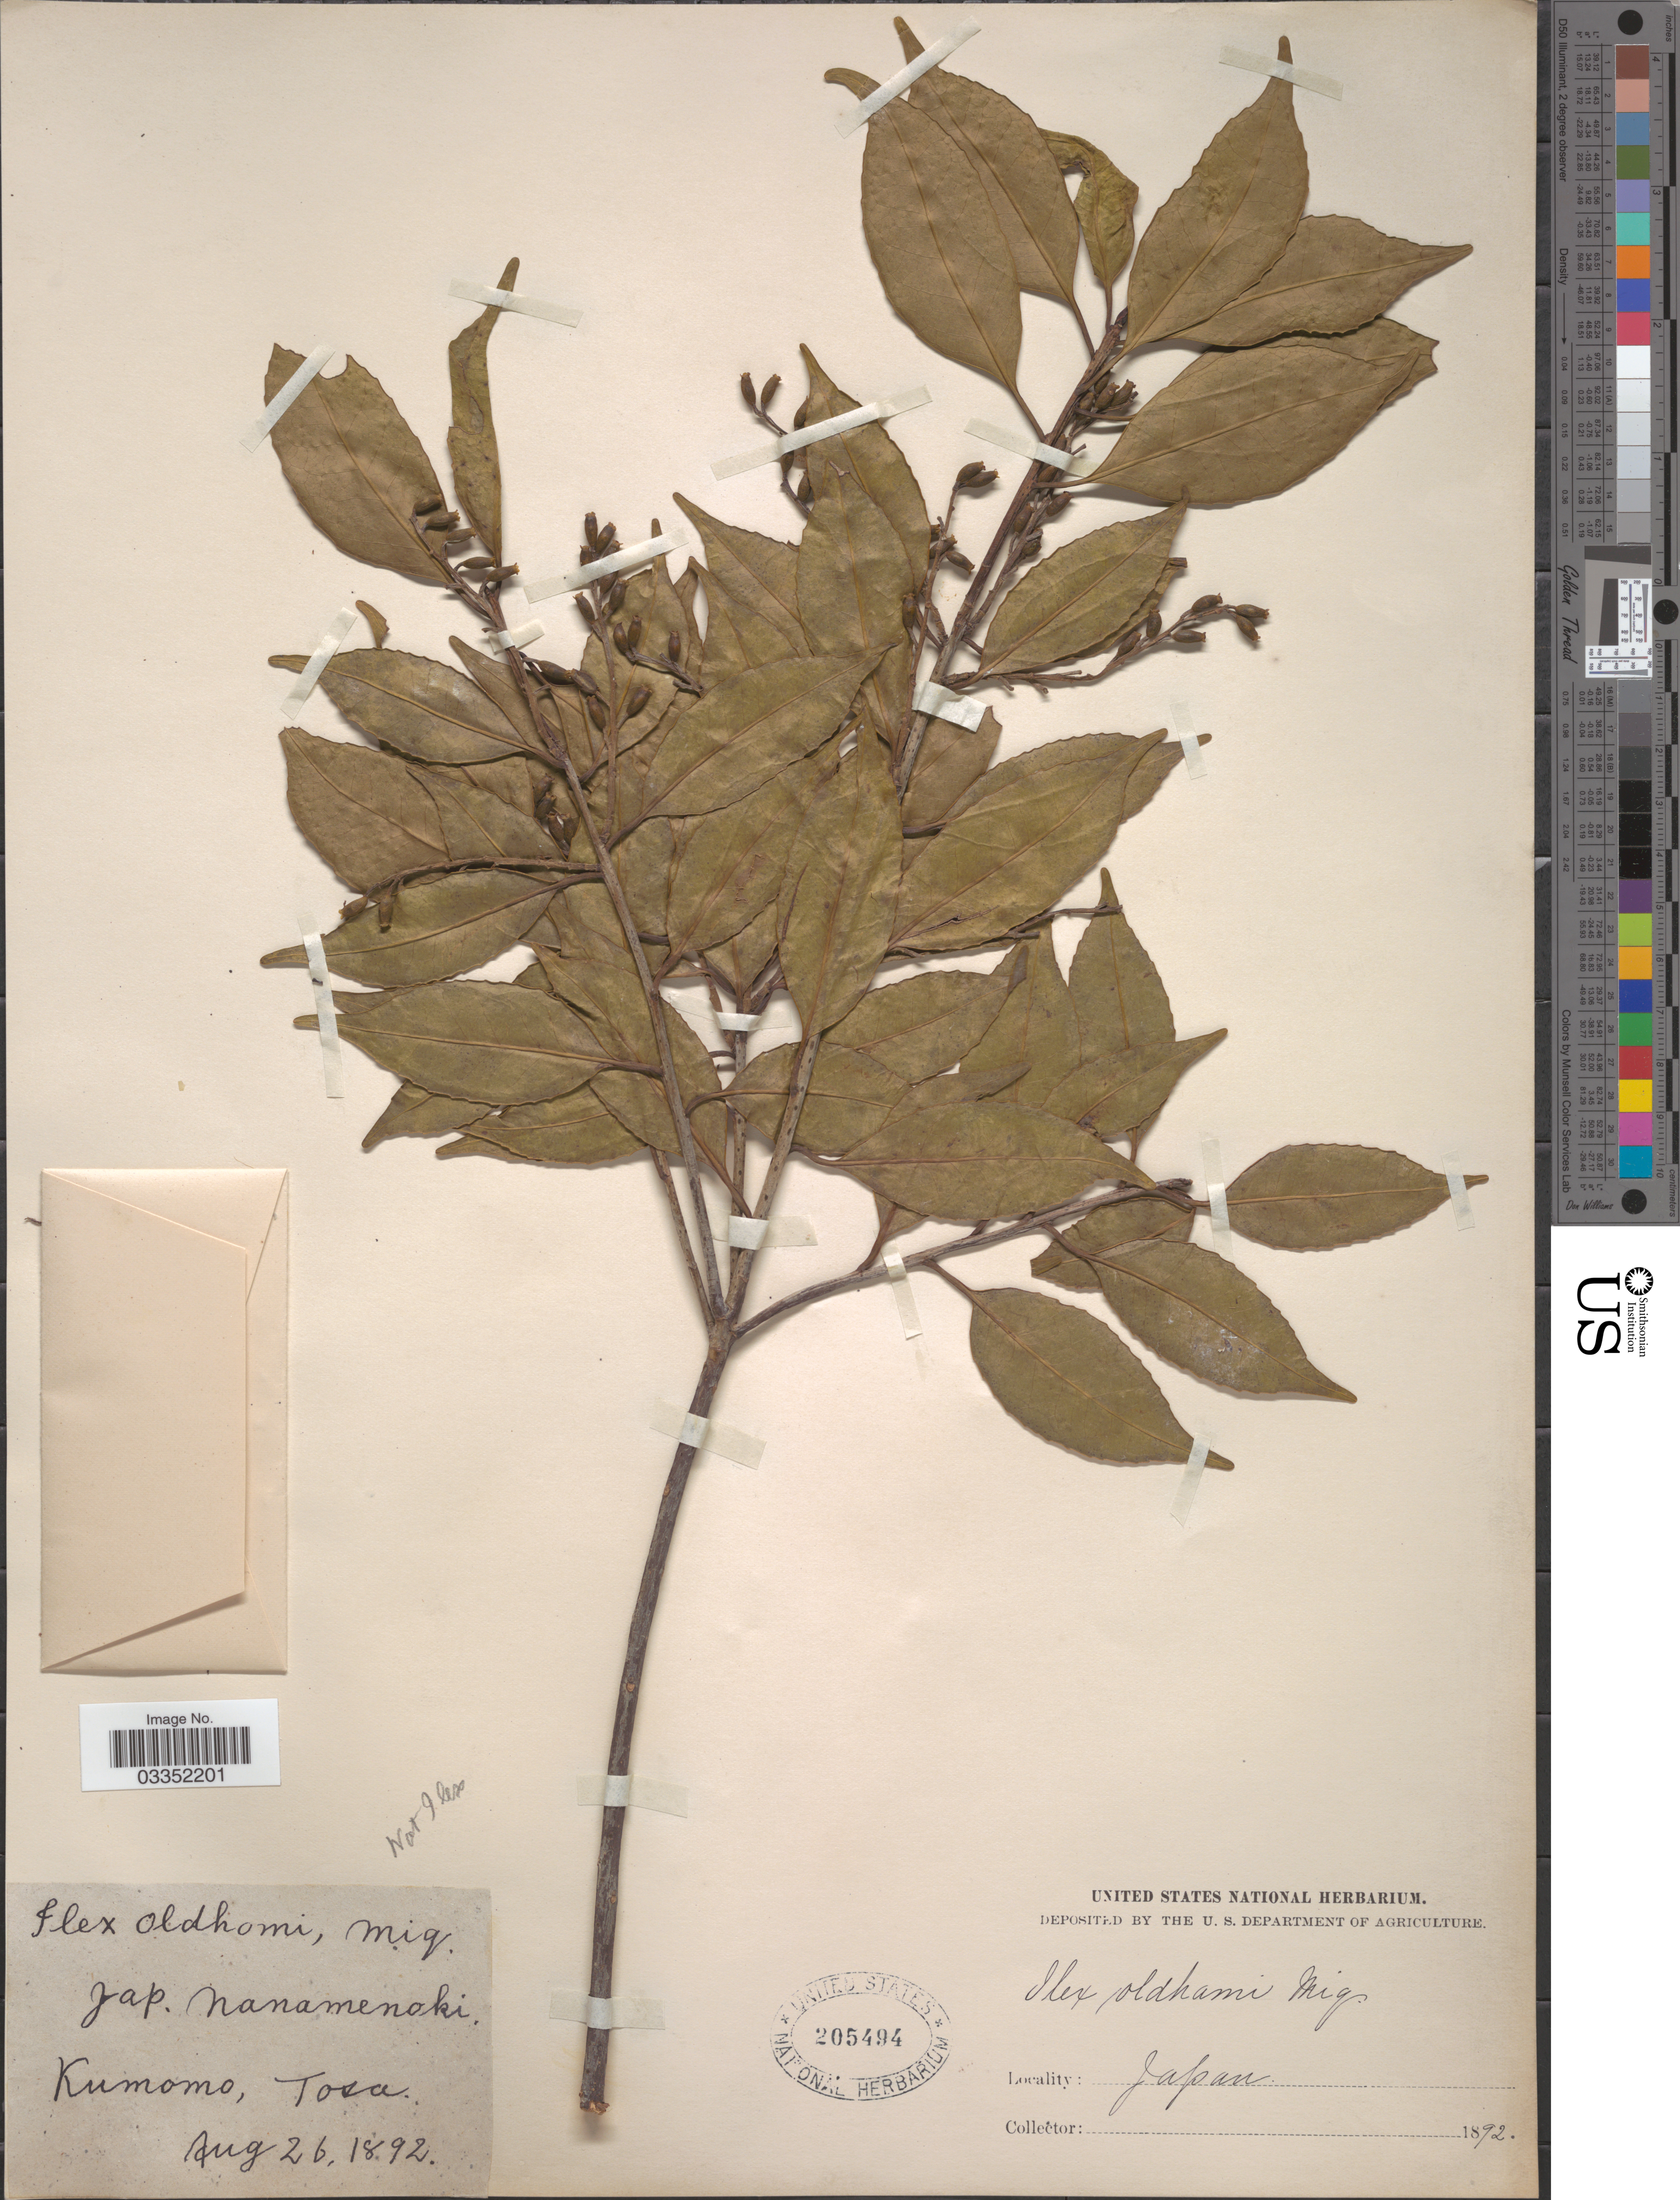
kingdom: Plantae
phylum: Tracheophyta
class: Magnoliopsida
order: Aquifoliales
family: Aquifoliaceae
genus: Ilex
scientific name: Ilex purpurea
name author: Hassk.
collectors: ex herb. United States National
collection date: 1892-08-26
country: Japan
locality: Kumomo, Tosa.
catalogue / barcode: US 205494